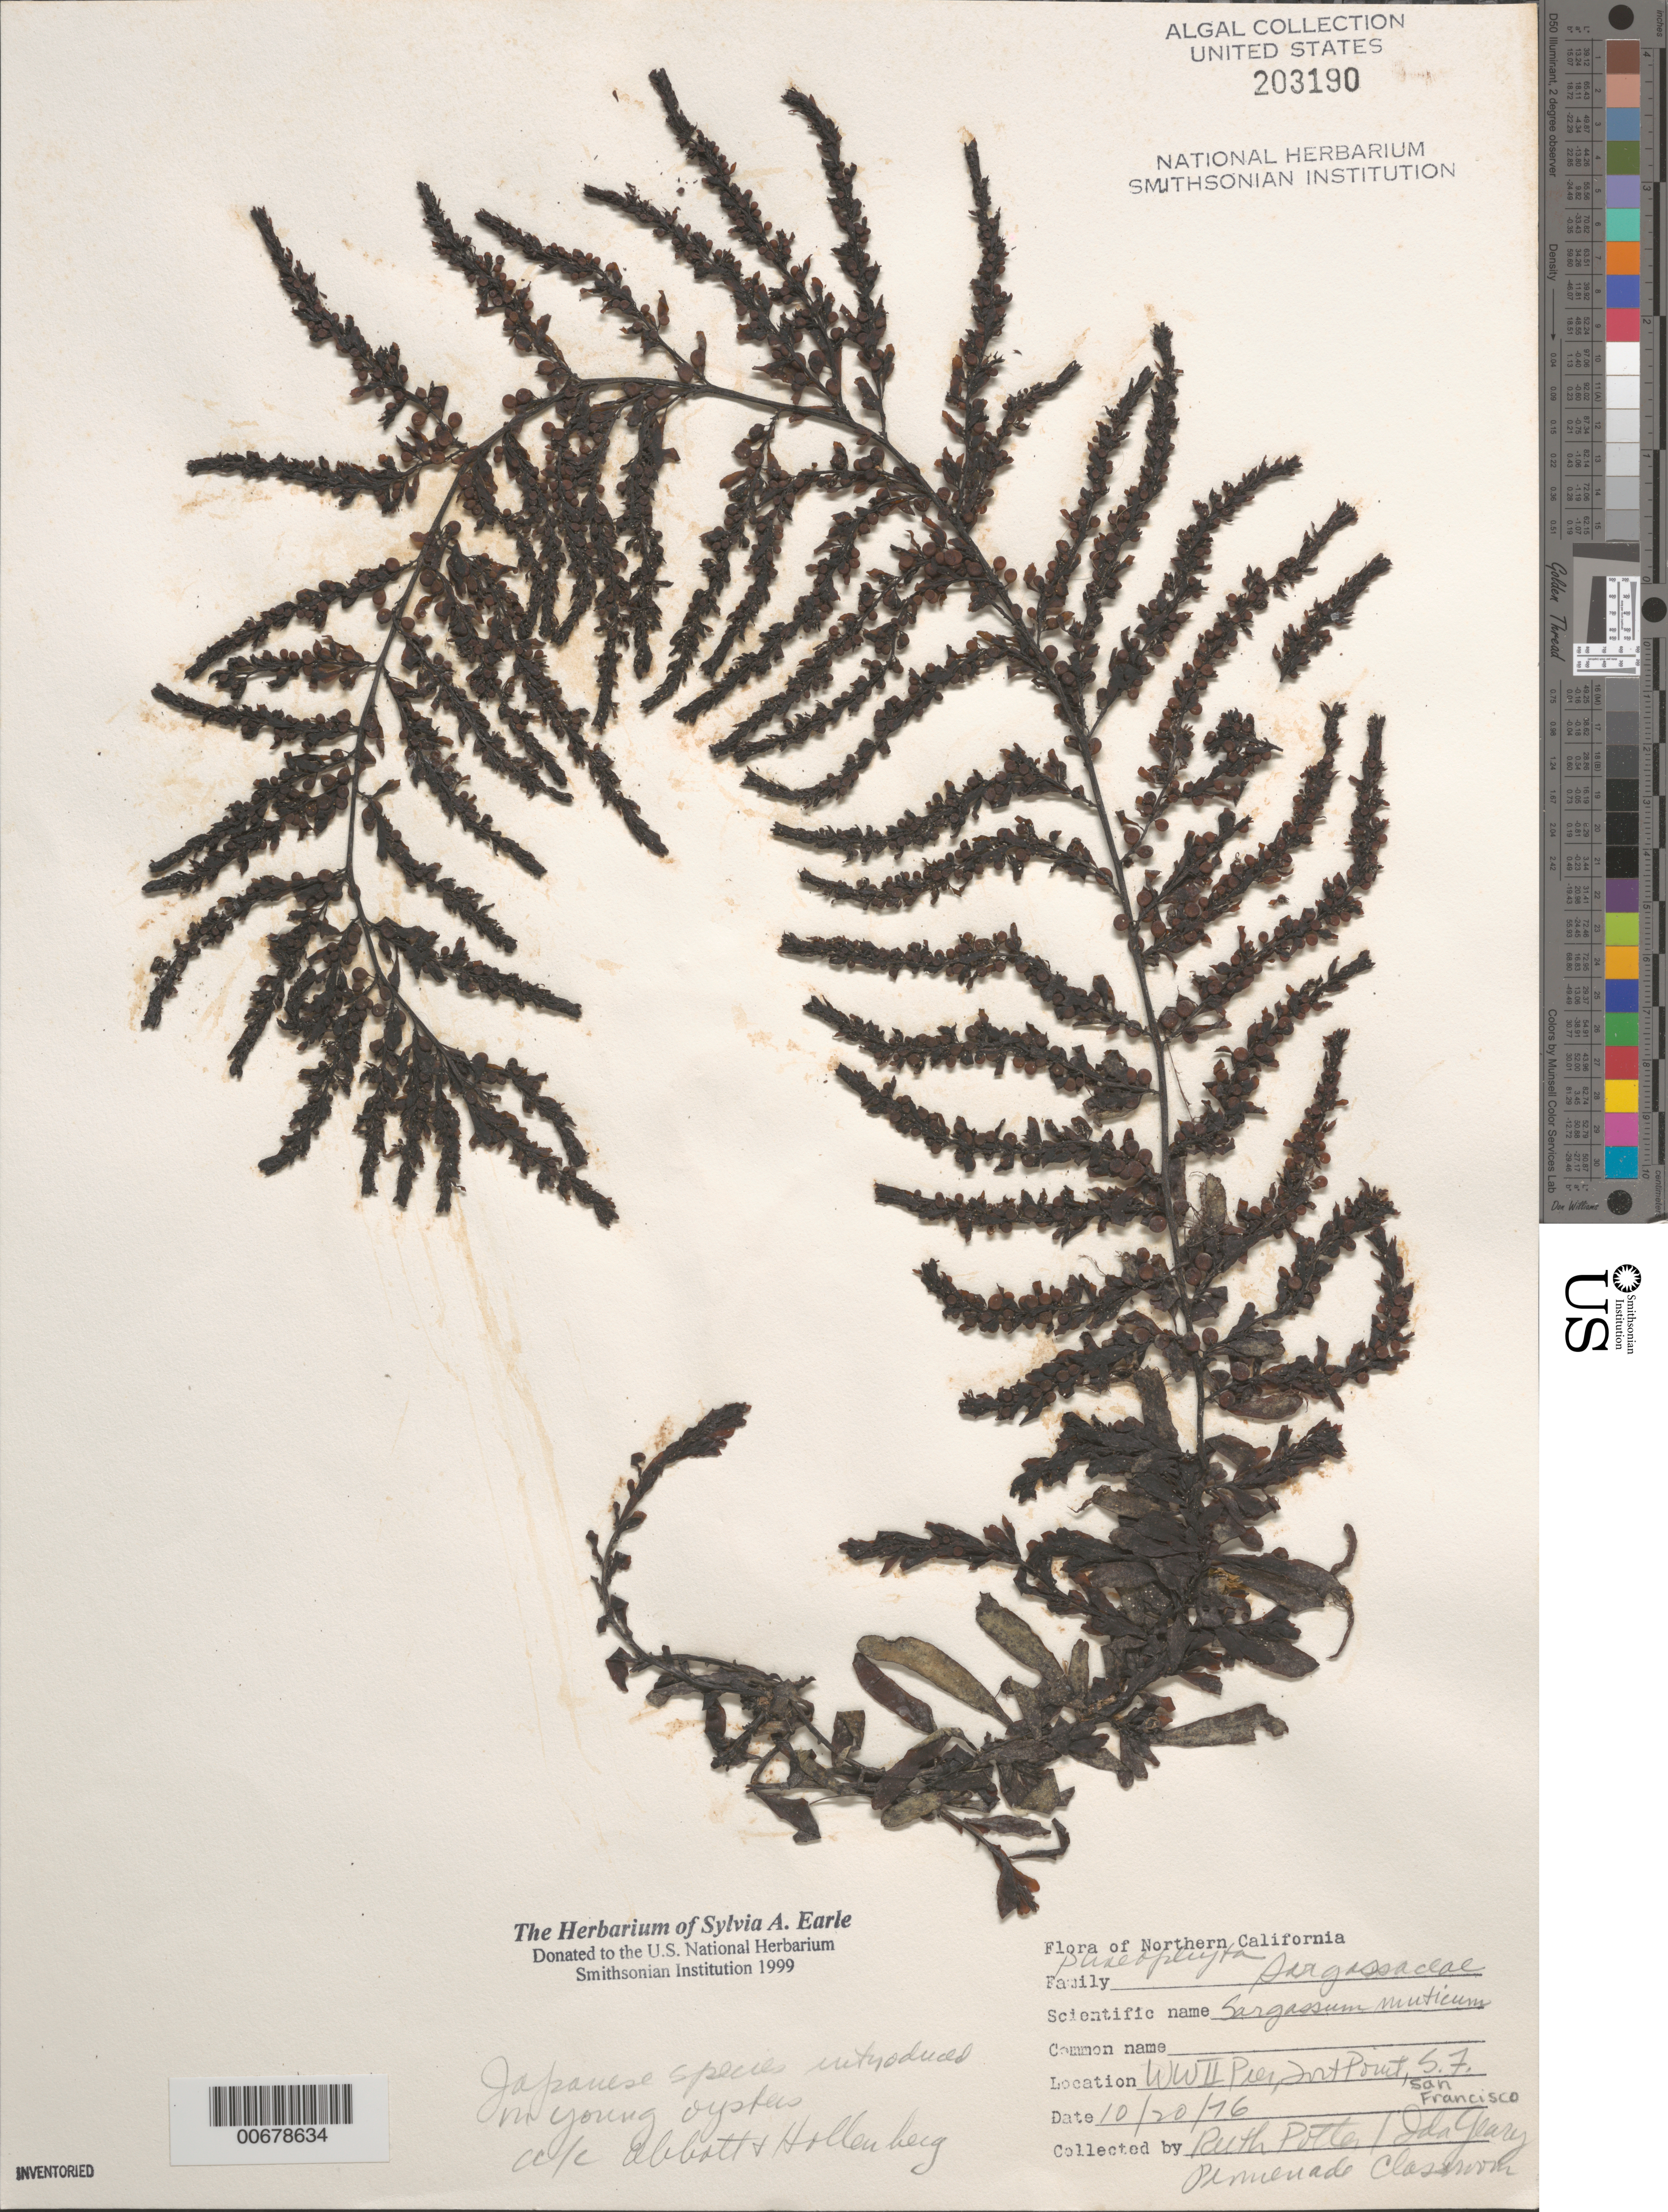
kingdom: Chromista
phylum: Ochrophyta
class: Phaeophyceae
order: Fucales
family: Sargassaceae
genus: Sargassum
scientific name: Sargassum muticum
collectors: R. Potter & I. Geary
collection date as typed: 20 Oct 1976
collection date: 1976-10-20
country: United States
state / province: California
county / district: San Francisco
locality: San Francisco, Fort Point, World War II Pier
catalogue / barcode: US 203190